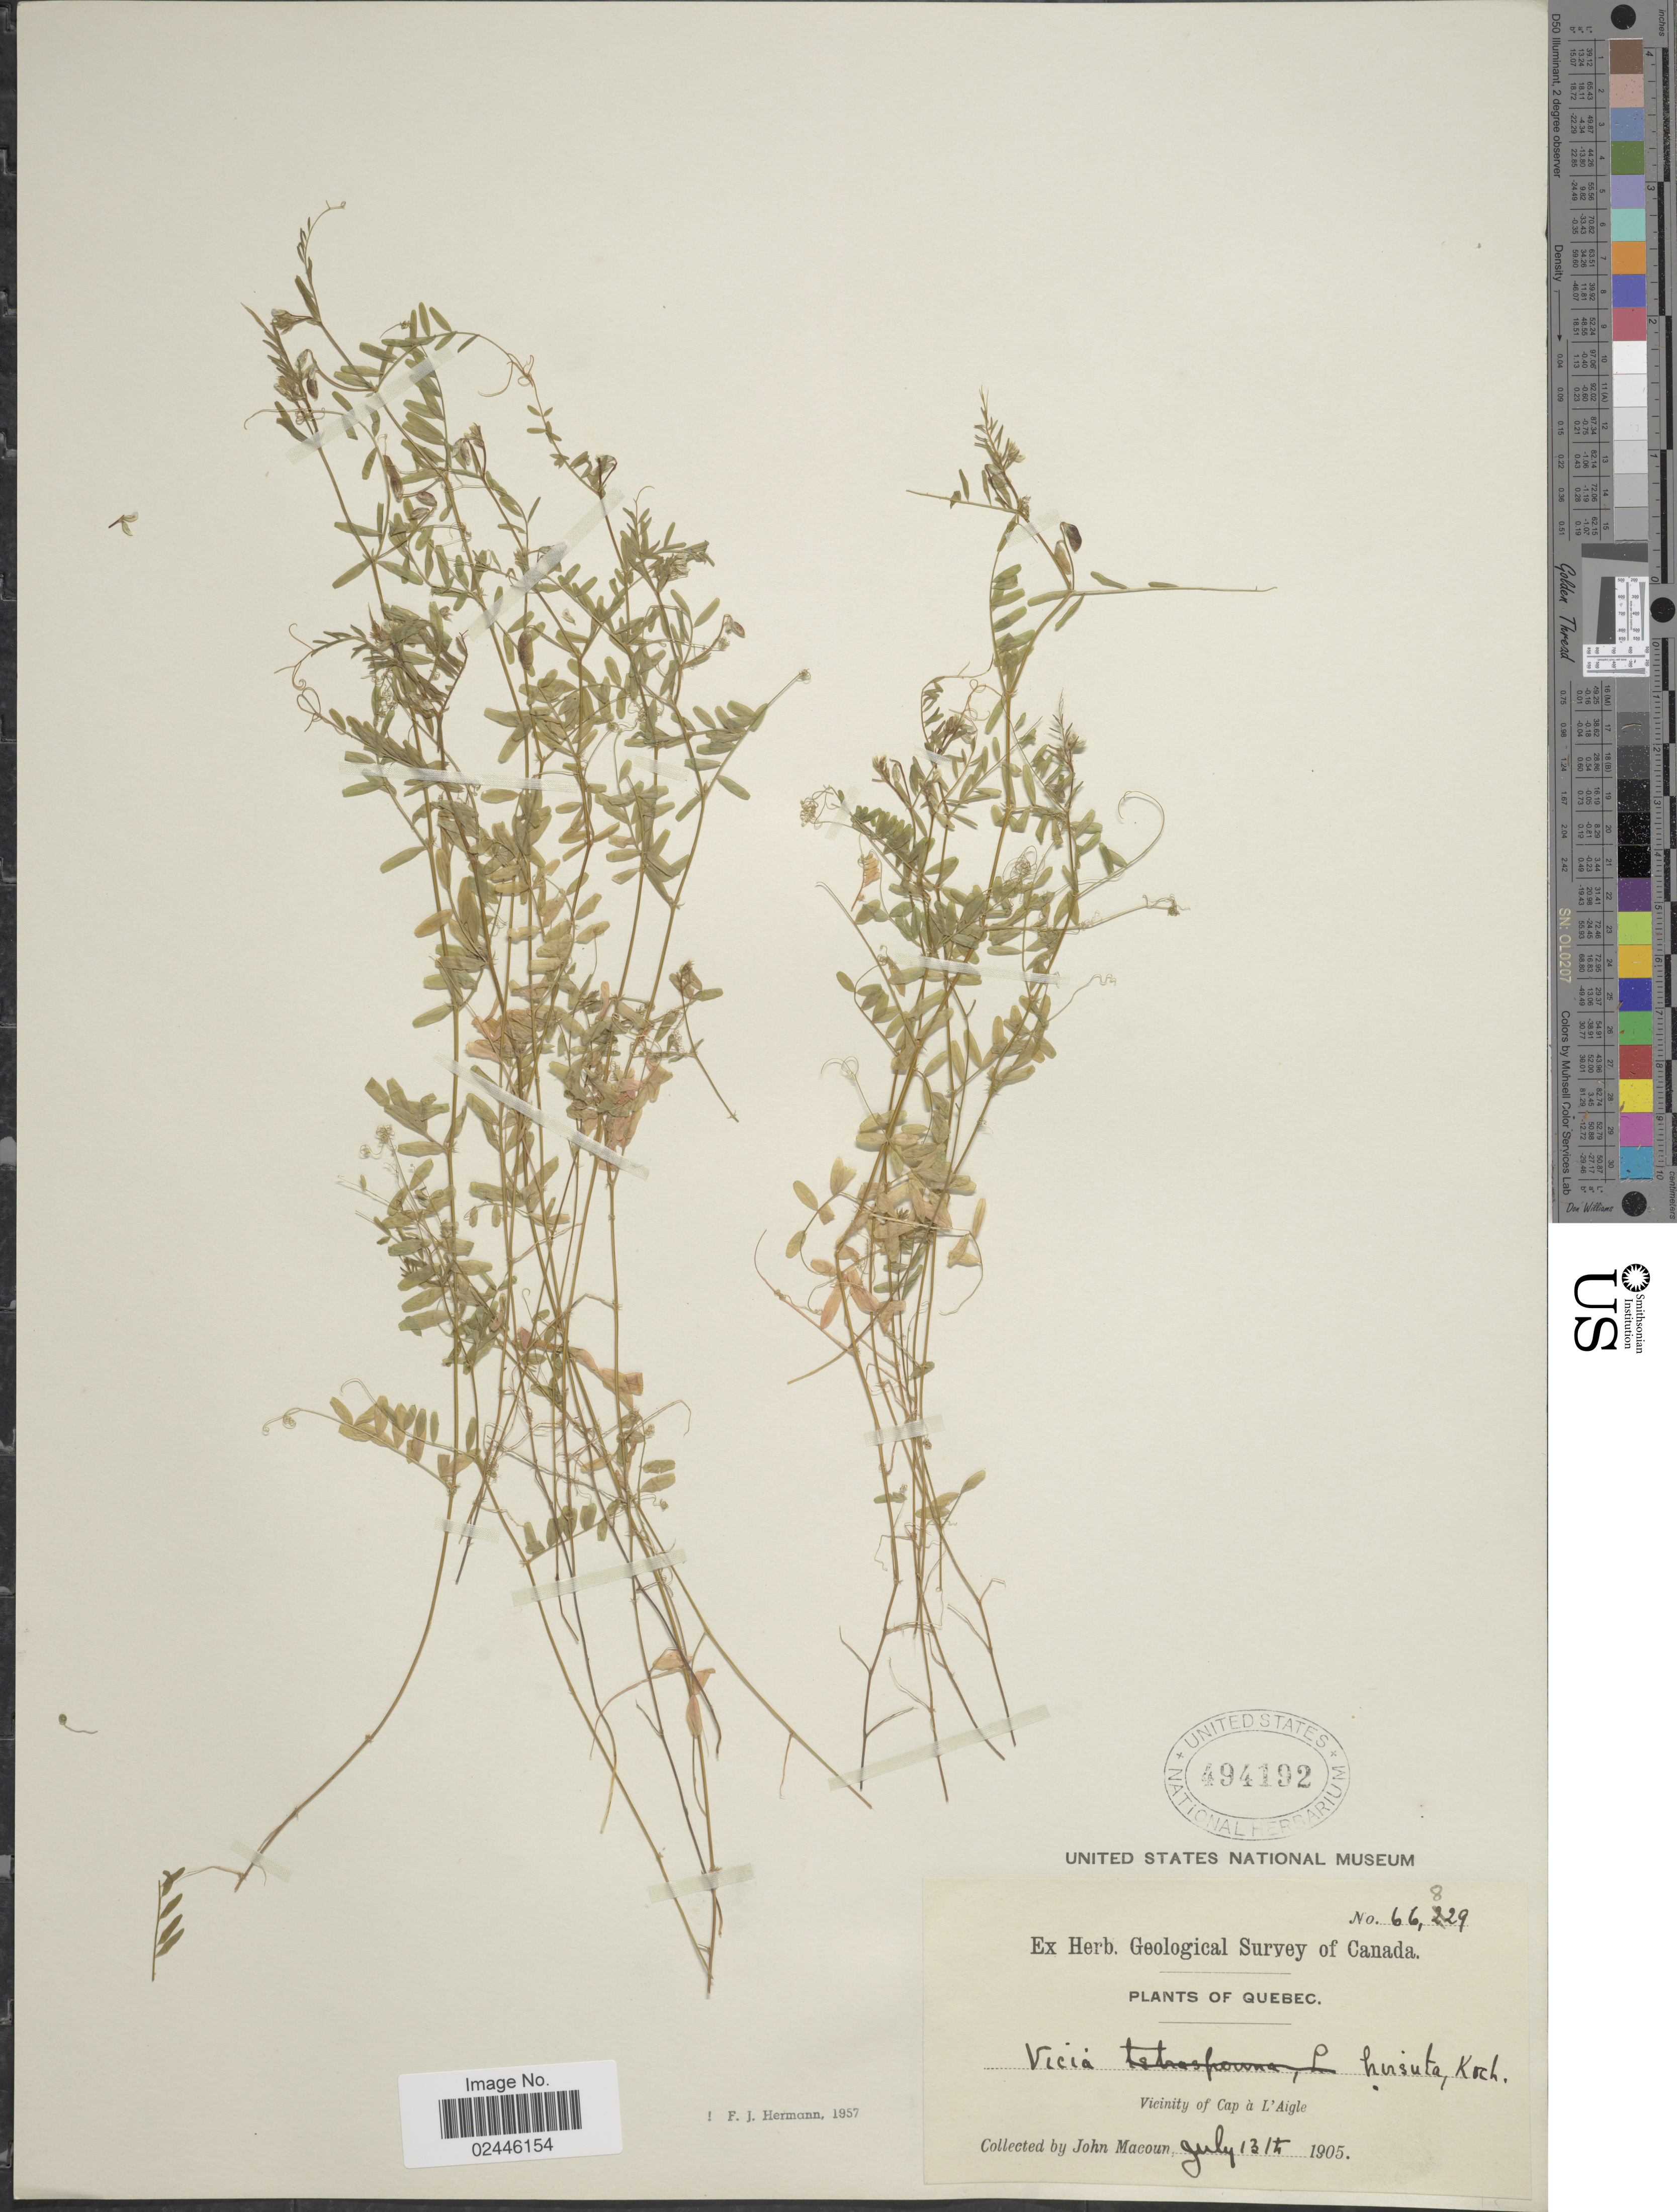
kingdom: Plantae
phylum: Tracheophyta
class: Magnoliopsida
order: Fabales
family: Fabaceae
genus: Vicia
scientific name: Vicia hirsuta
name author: (L.) A. Gray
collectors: J. Macoun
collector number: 66829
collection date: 1905-07-13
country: Canada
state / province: Quebec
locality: Vicinity of Cap a L'Aigle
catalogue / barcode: US 494192